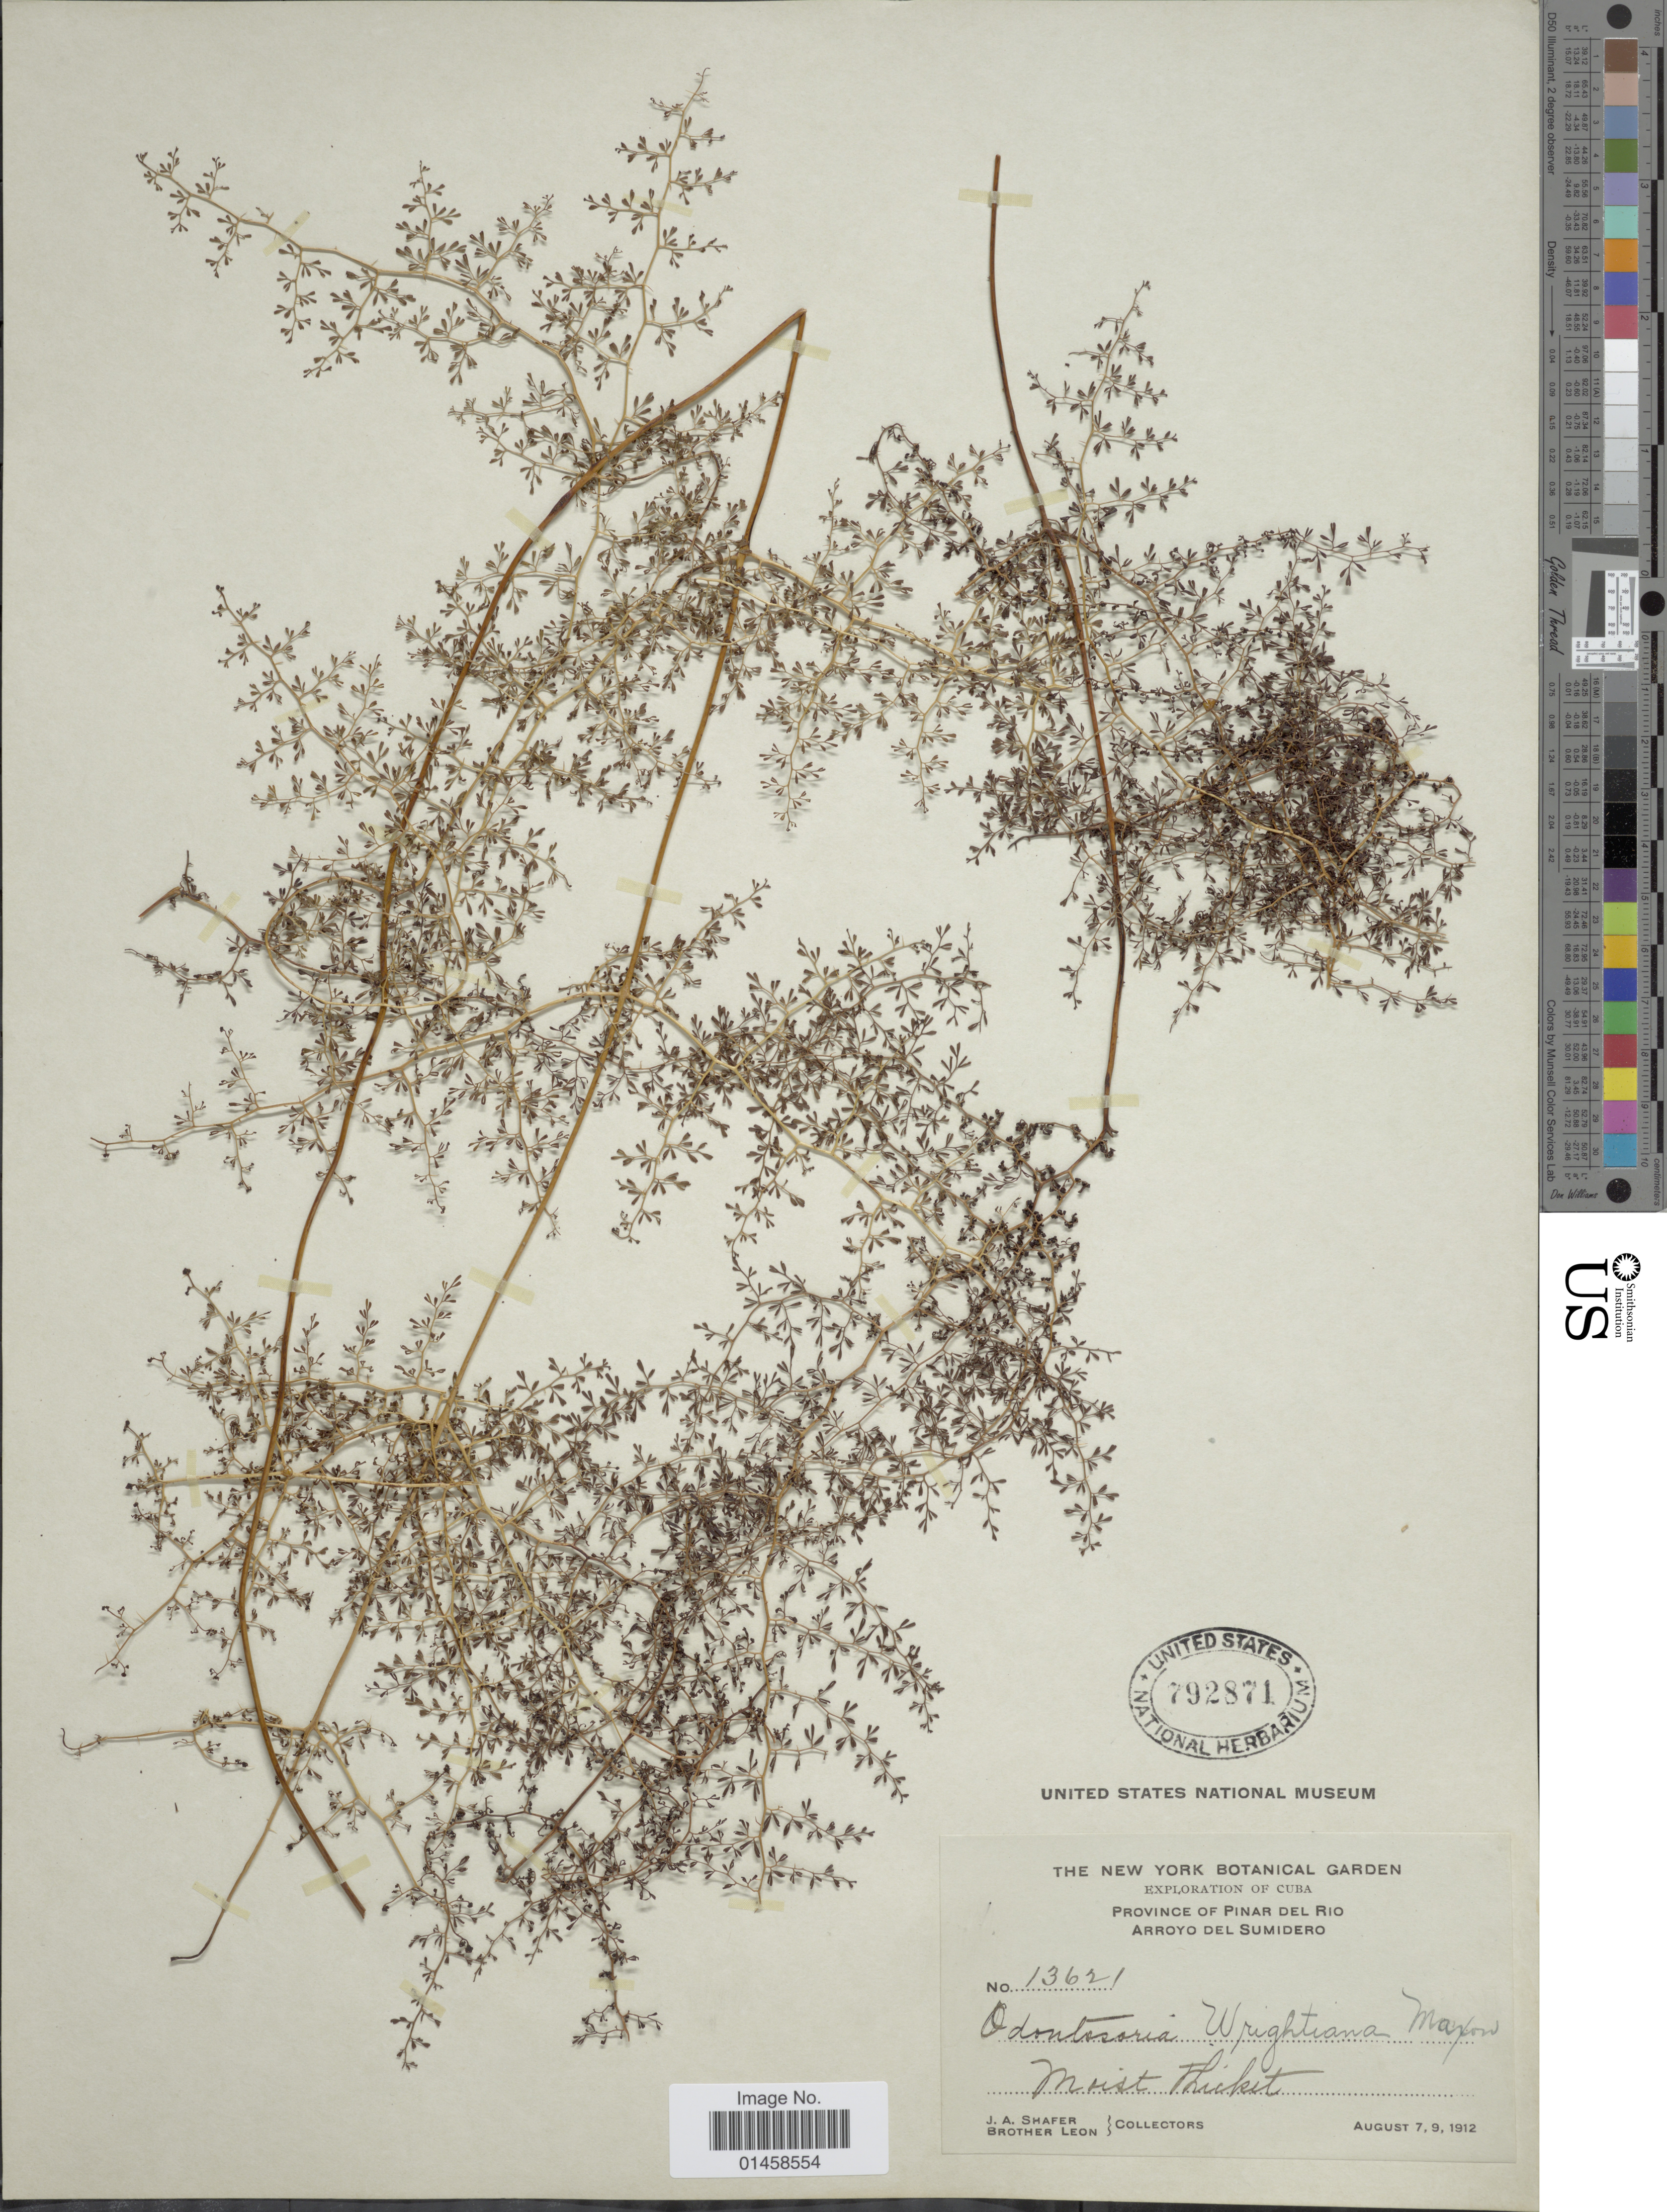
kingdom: Plantae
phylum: Tracheophyta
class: Polypodiopsida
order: Polypodiales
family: Lindsaeaceae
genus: Odontosoria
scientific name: Odontosoria wrightiana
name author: Maxon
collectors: J. A. Shafer & Bro. León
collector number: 13621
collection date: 1912-08-07/1912-08-09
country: Cuba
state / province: Pinar del Río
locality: Arroyo del Sumidero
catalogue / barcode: US 792871